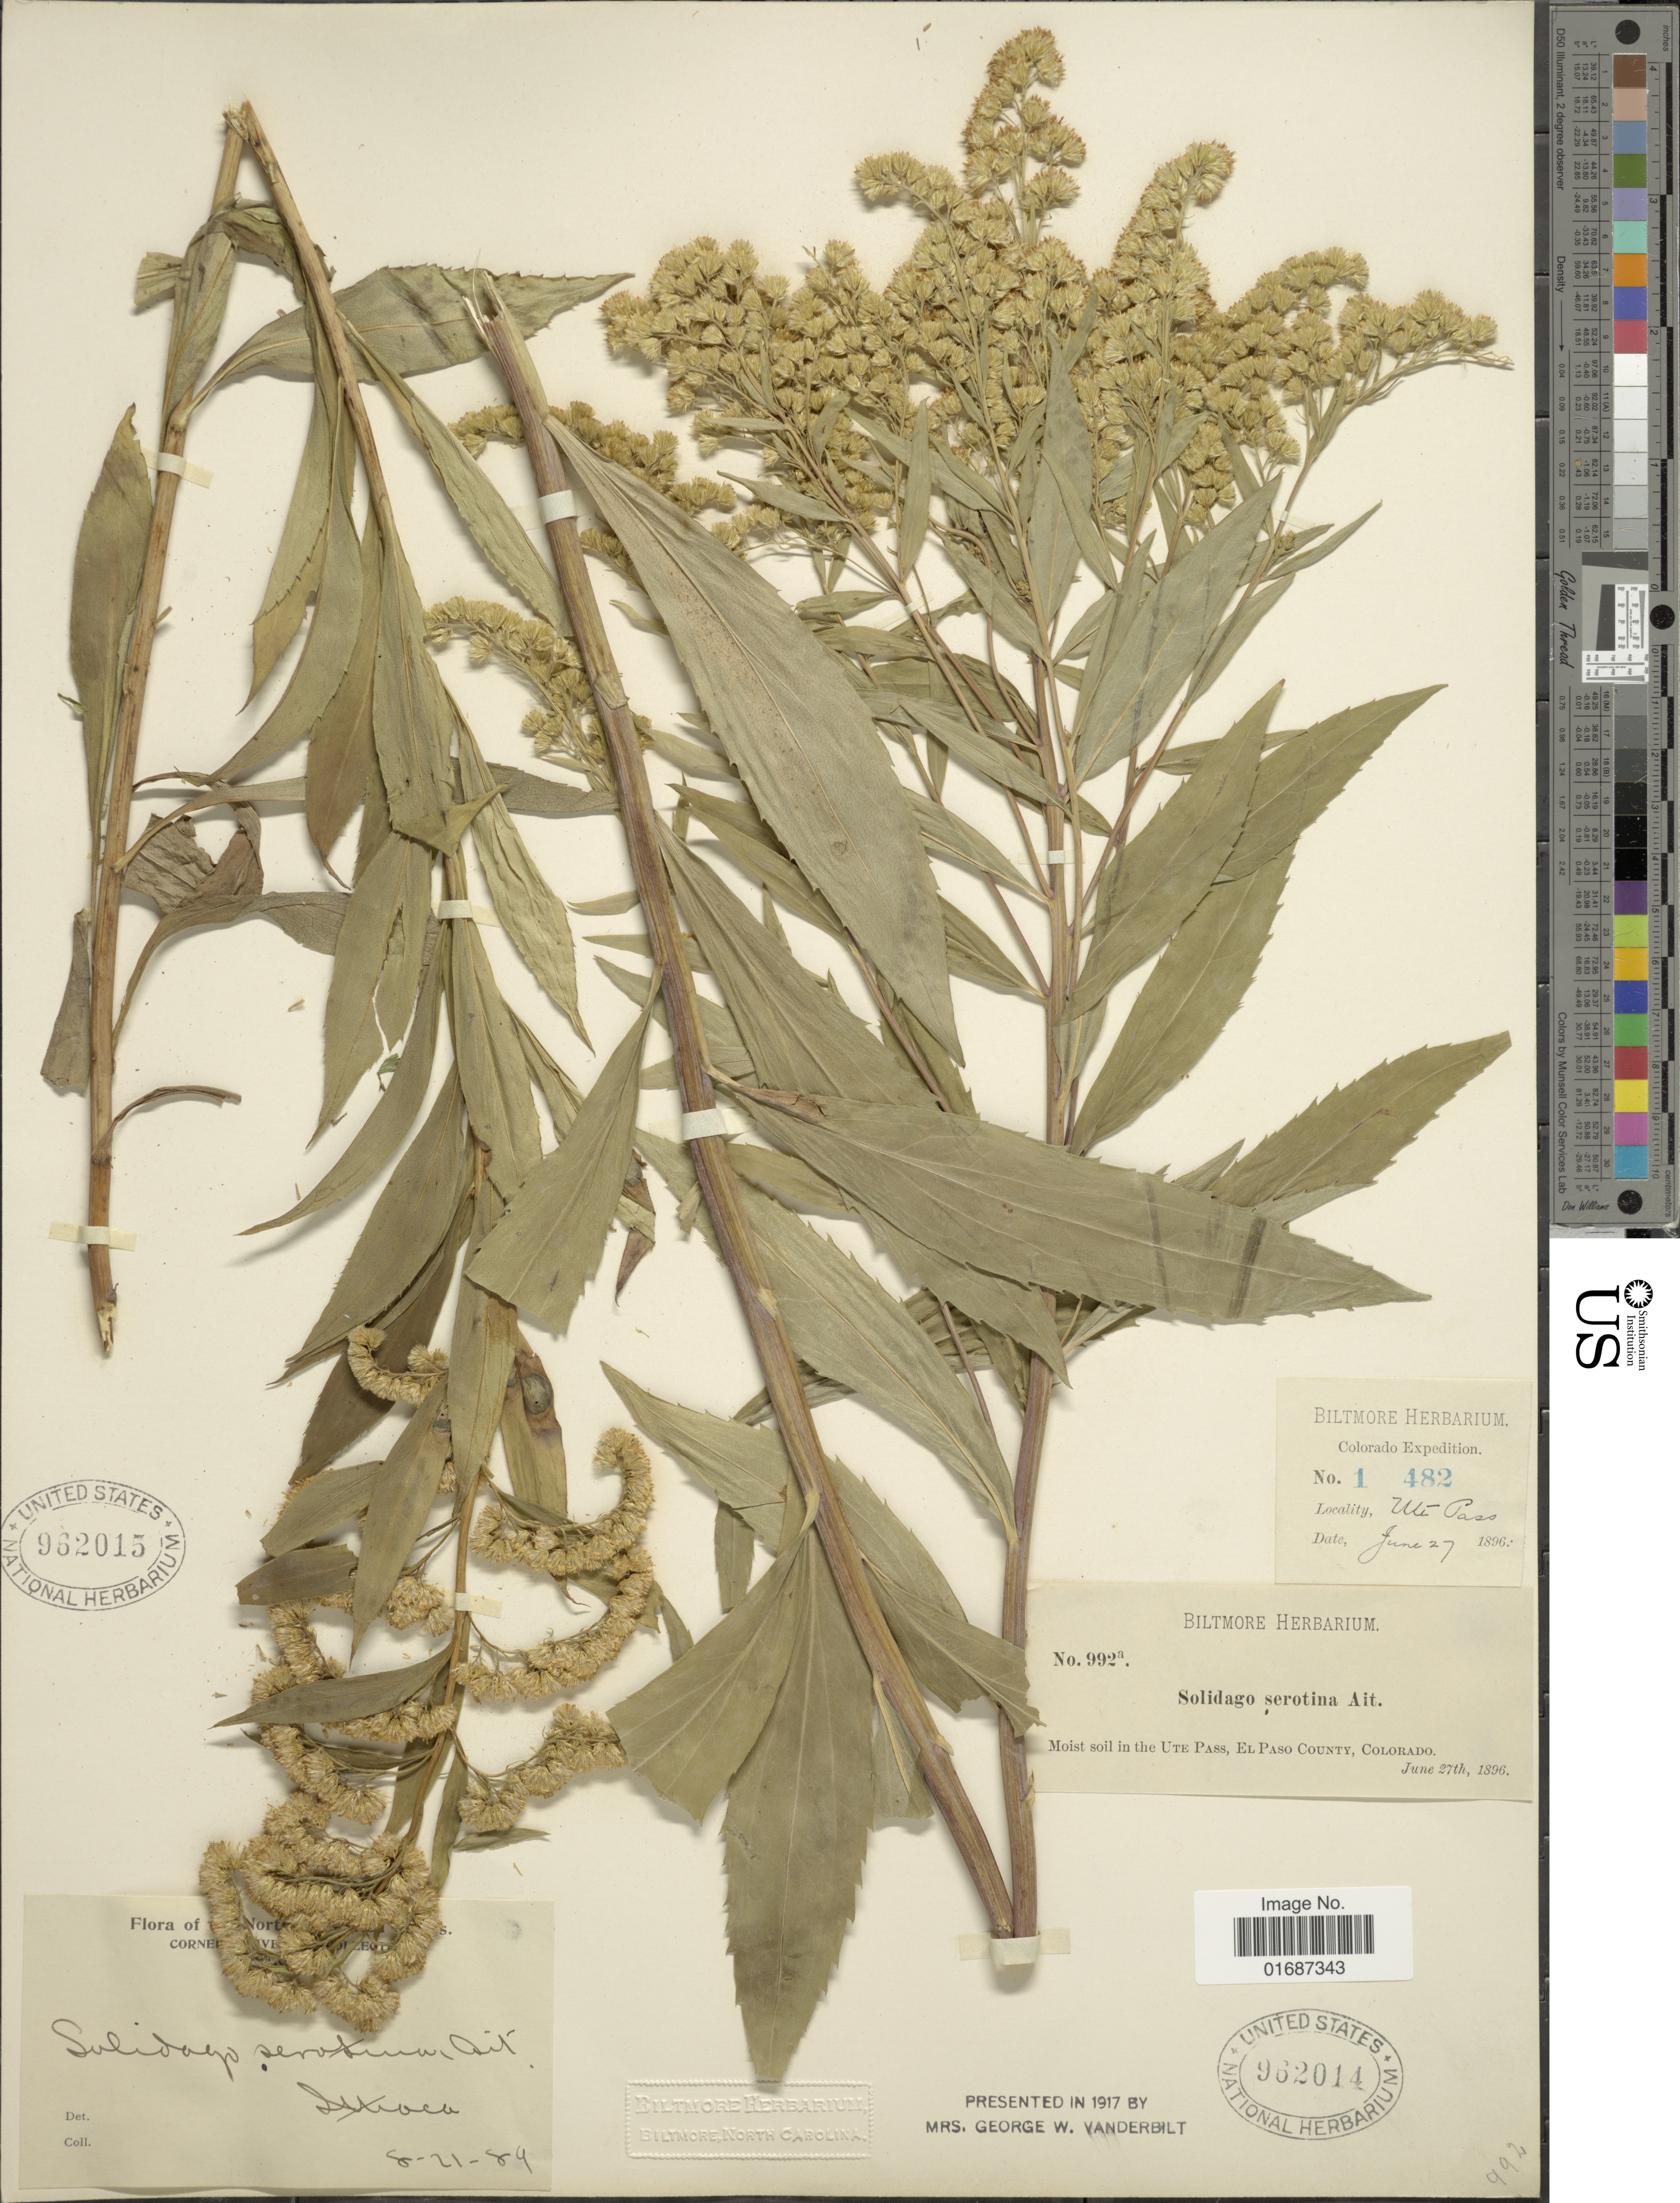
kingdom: Plantae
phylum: Tracheophyta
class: Magnoliopsida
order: Asterales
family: Asteraceae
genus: Solidago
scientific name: Solidago gigantea var. leiophylla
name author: Fernald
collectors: ex herb. Biltmore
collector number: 992a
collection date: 1896-06-27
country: United States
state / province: Colorado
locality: Moist soil in the Ute Pass, El Paso County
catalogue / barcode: US 962014-2